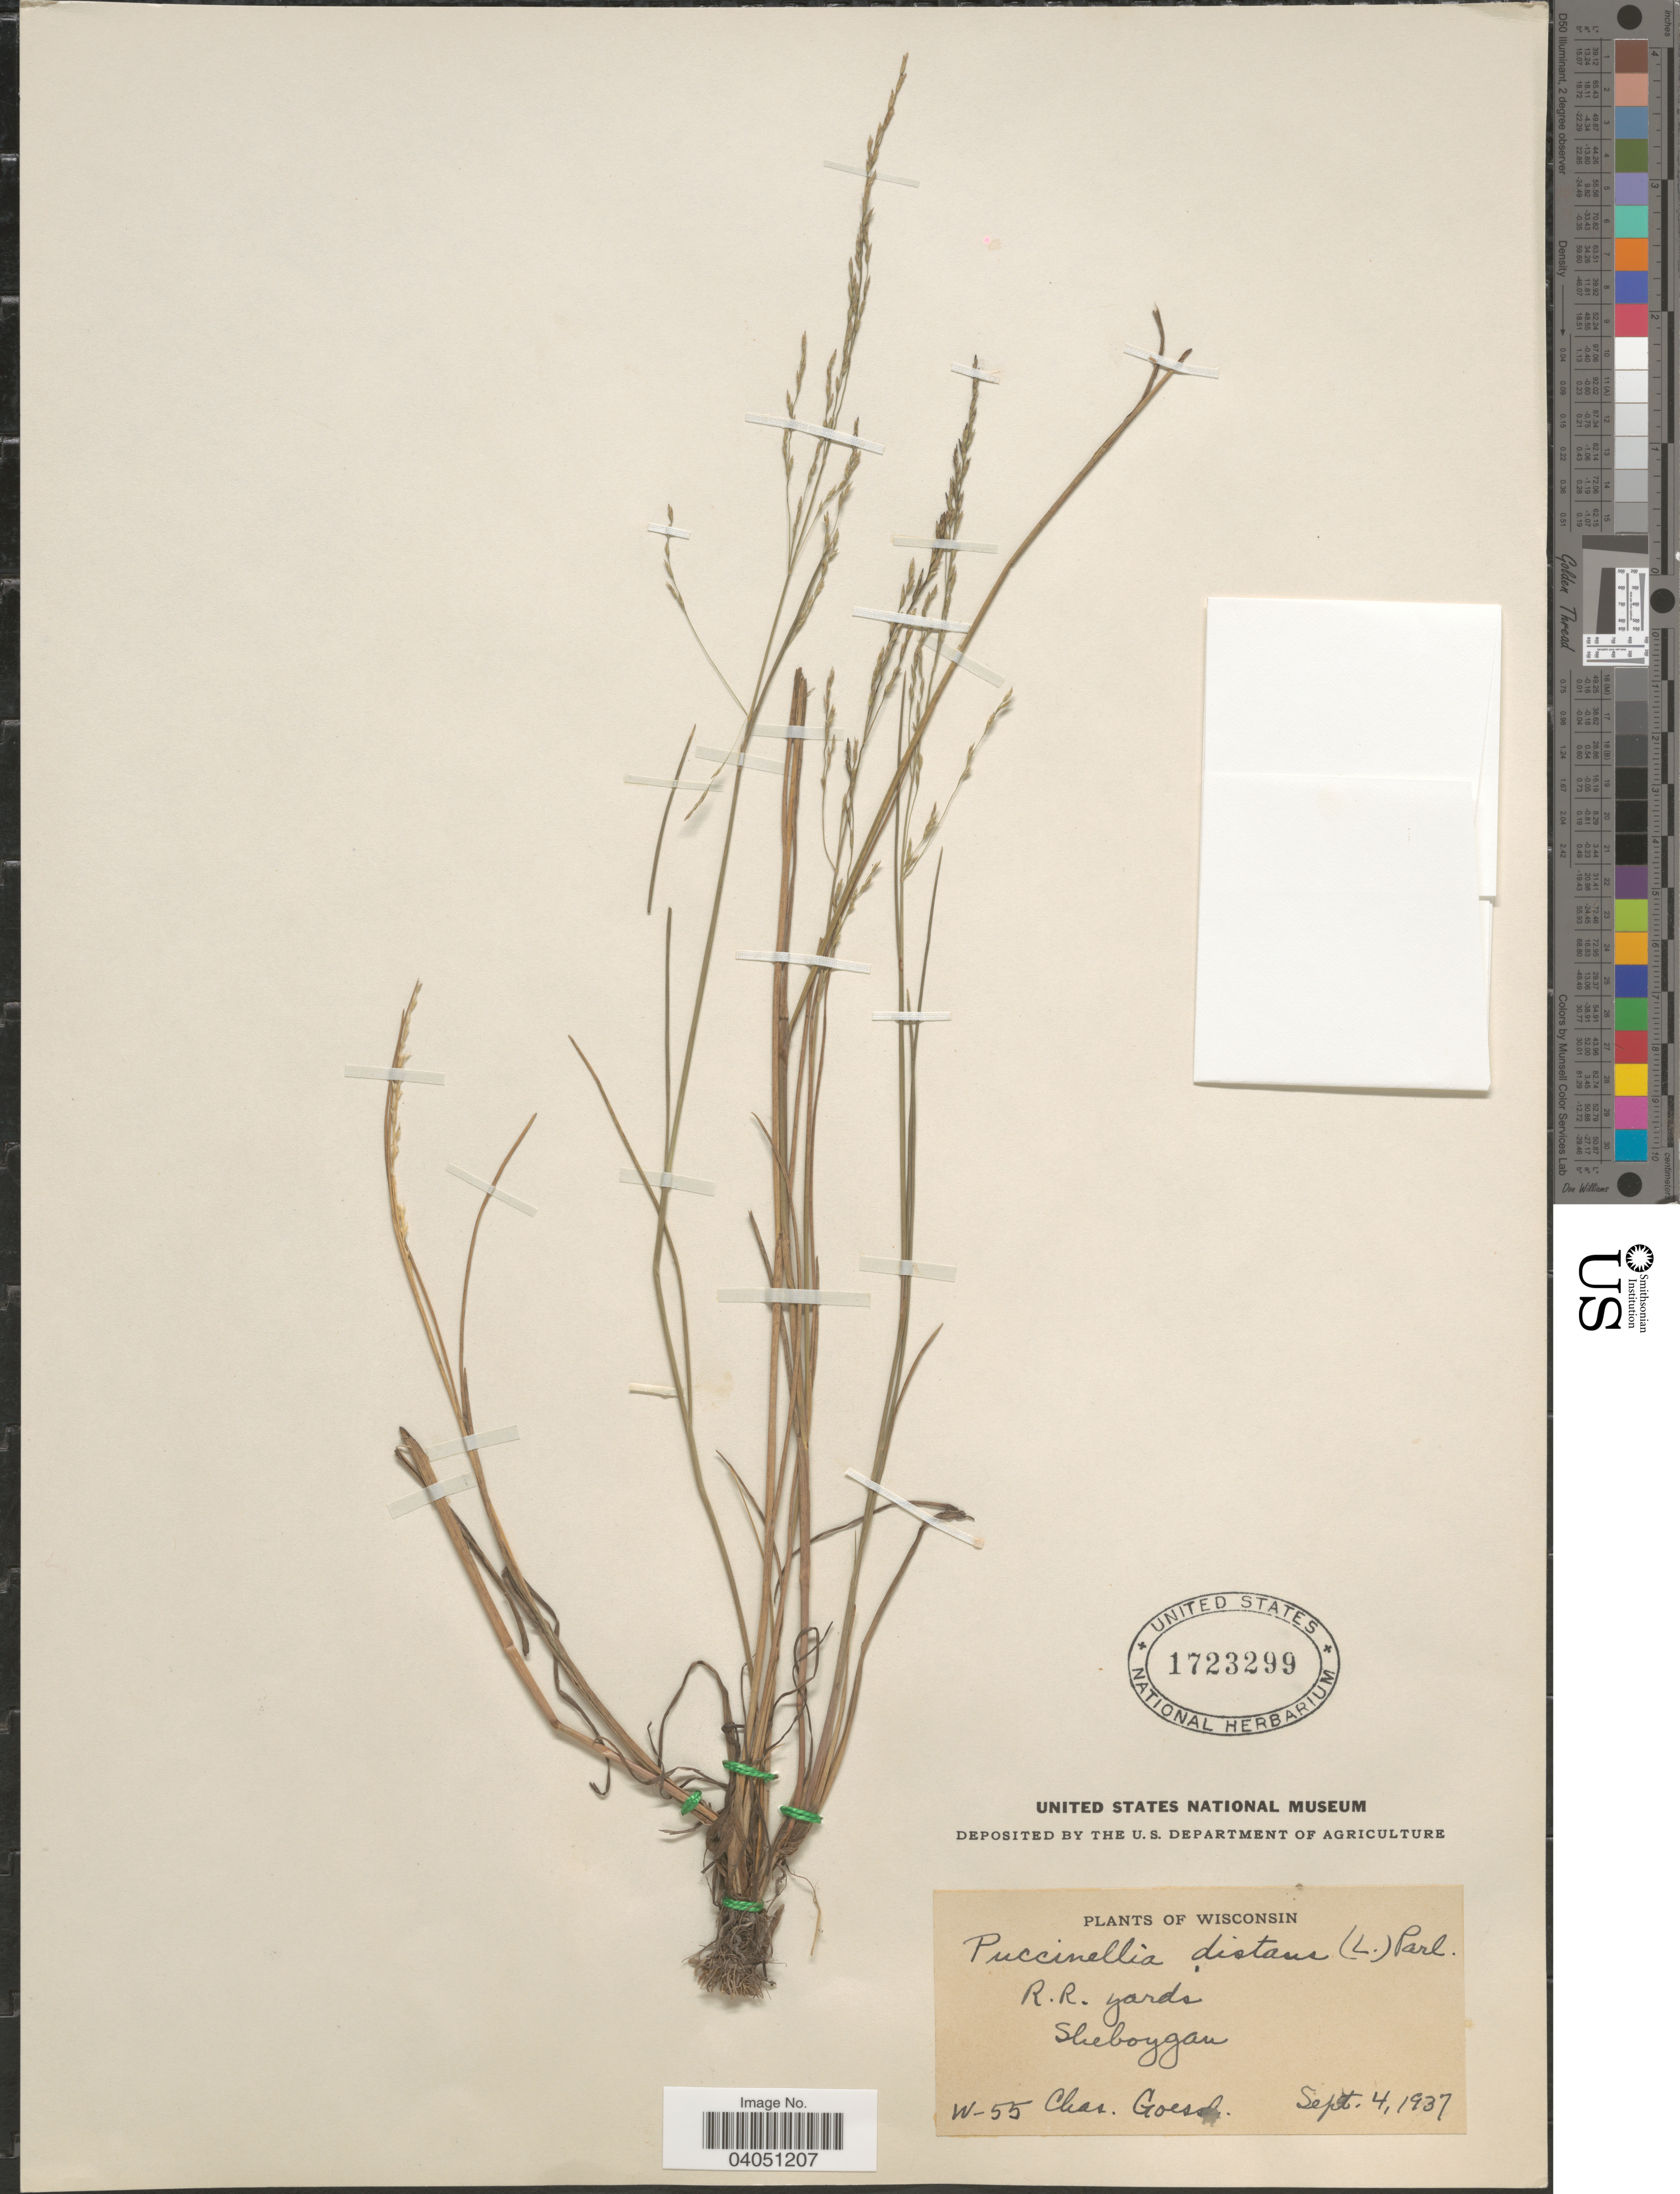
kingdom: Plantae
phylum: Tracheophyta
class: Liliopsida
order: Poales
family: Poaceae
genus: Puccinellia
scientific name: Puccinellia distans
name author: (Jacq.) Parl.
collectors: C. Goessl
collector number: W-55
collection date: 1937-09-04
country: United States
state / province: Wisconsin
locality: R.R. yards. Sheboygan.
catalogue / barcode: US 1723299